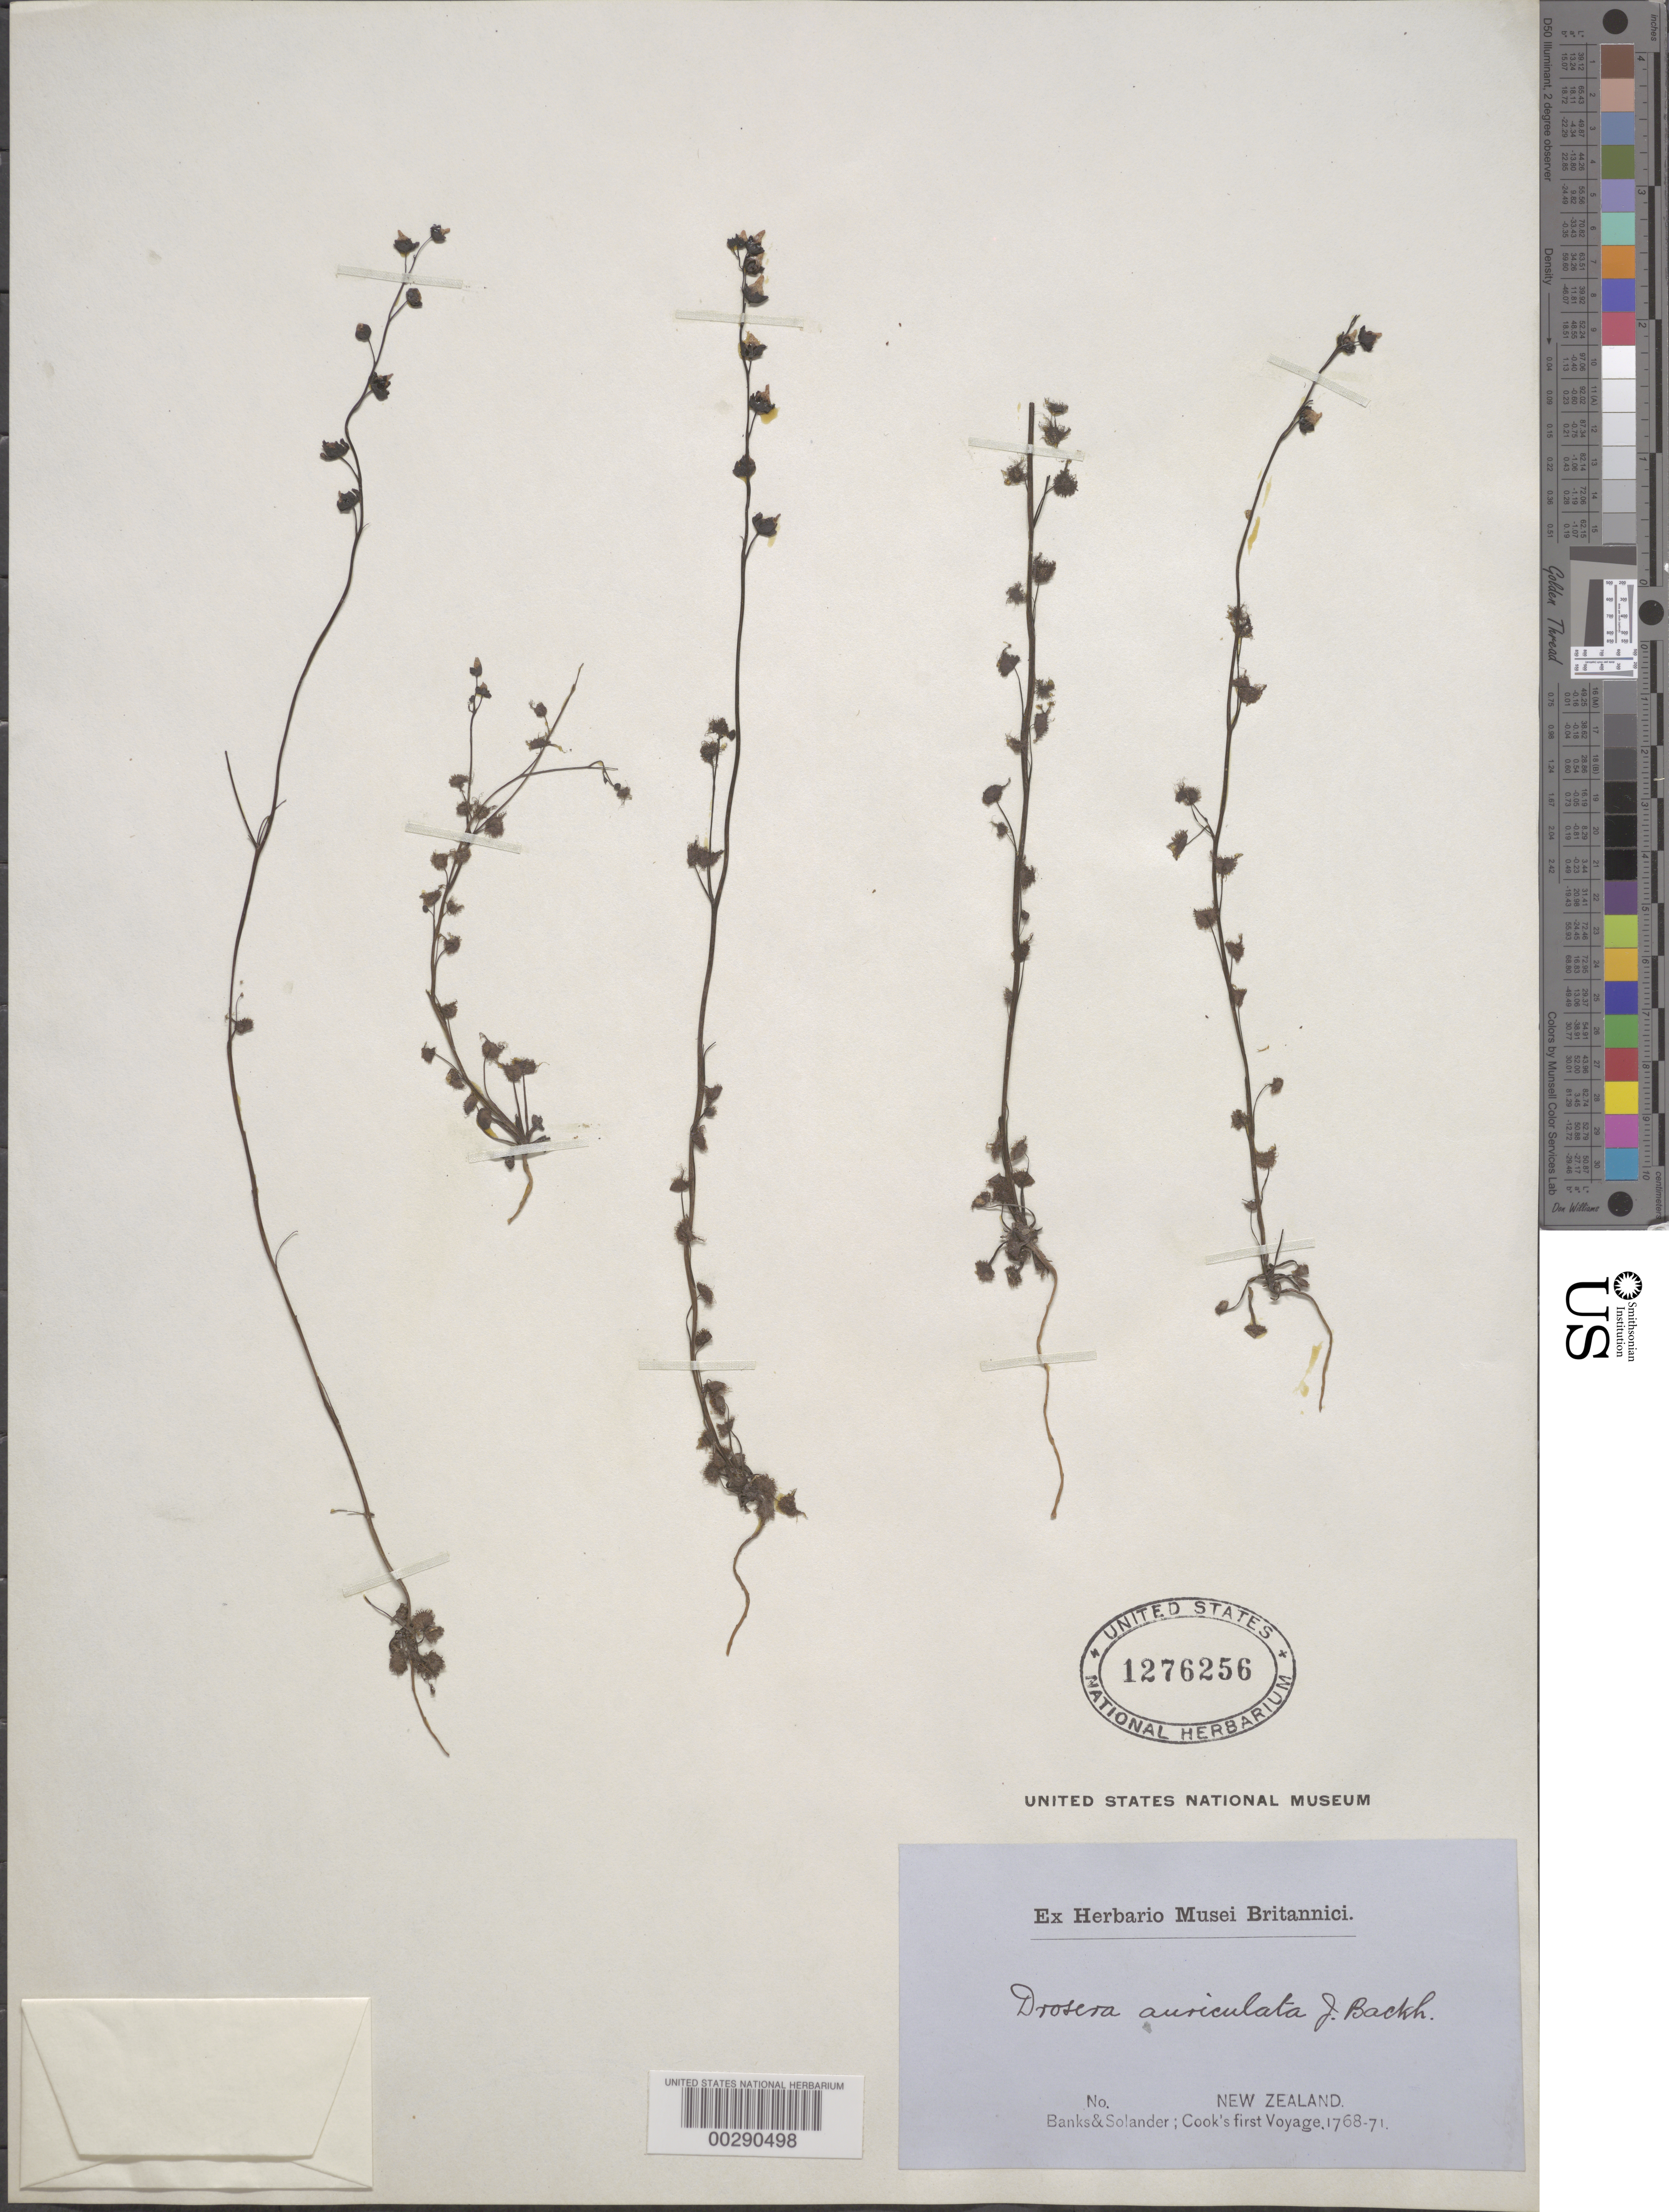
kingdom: Plantae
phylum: Tracheophyta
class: Magnoliopsida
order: Caryophyllales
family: Droseraceae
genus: Drosera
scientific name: Drosera auriculata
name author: Backh. ex Planch.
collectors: J. Banks & D. C. Solander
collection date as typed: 1768 to -- -- 1781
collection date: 1768/1781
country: New Zealand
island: North Island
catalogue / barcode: US 1276256